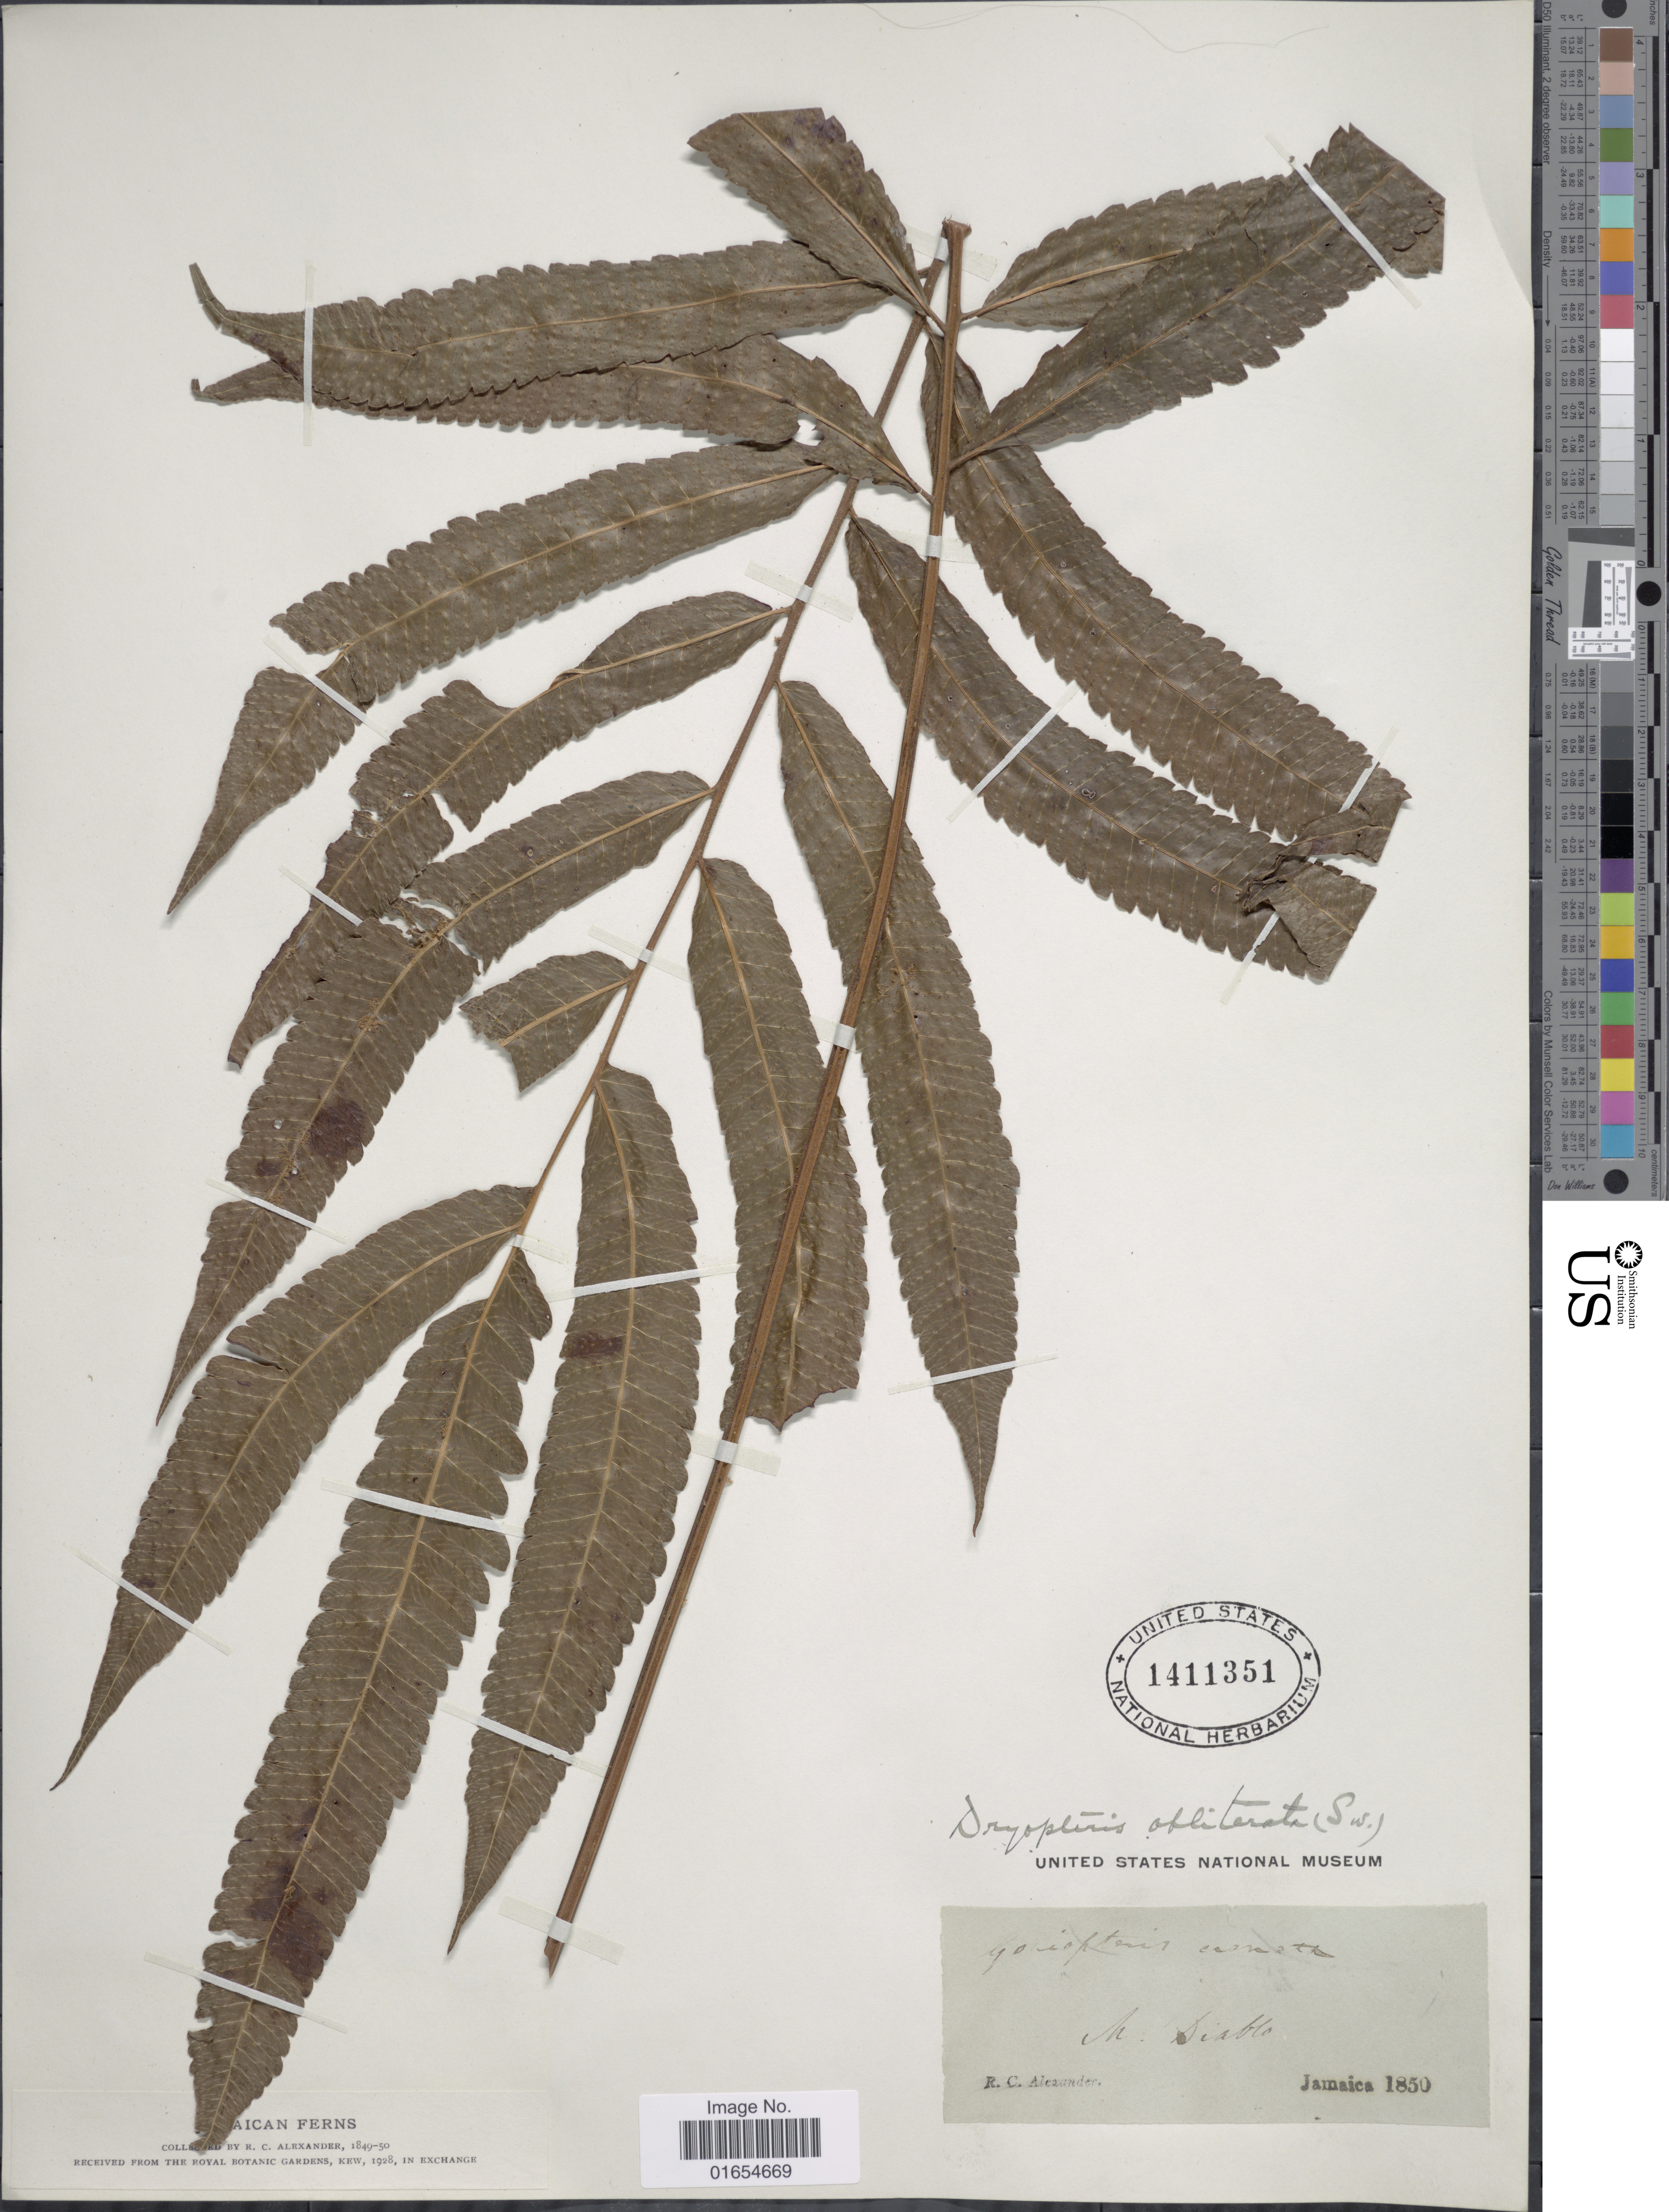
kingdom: Plantae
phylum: Tracheophyta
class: Polypodiopsida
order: Polypodiales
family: Thelypteridaceae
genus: Goniopteris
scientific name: Goniopteris obliterata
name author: (Sw.) C. Presl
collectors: R. C. Alexander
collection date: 1850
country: Jamaica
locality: Diablo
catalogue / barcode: US 1411351